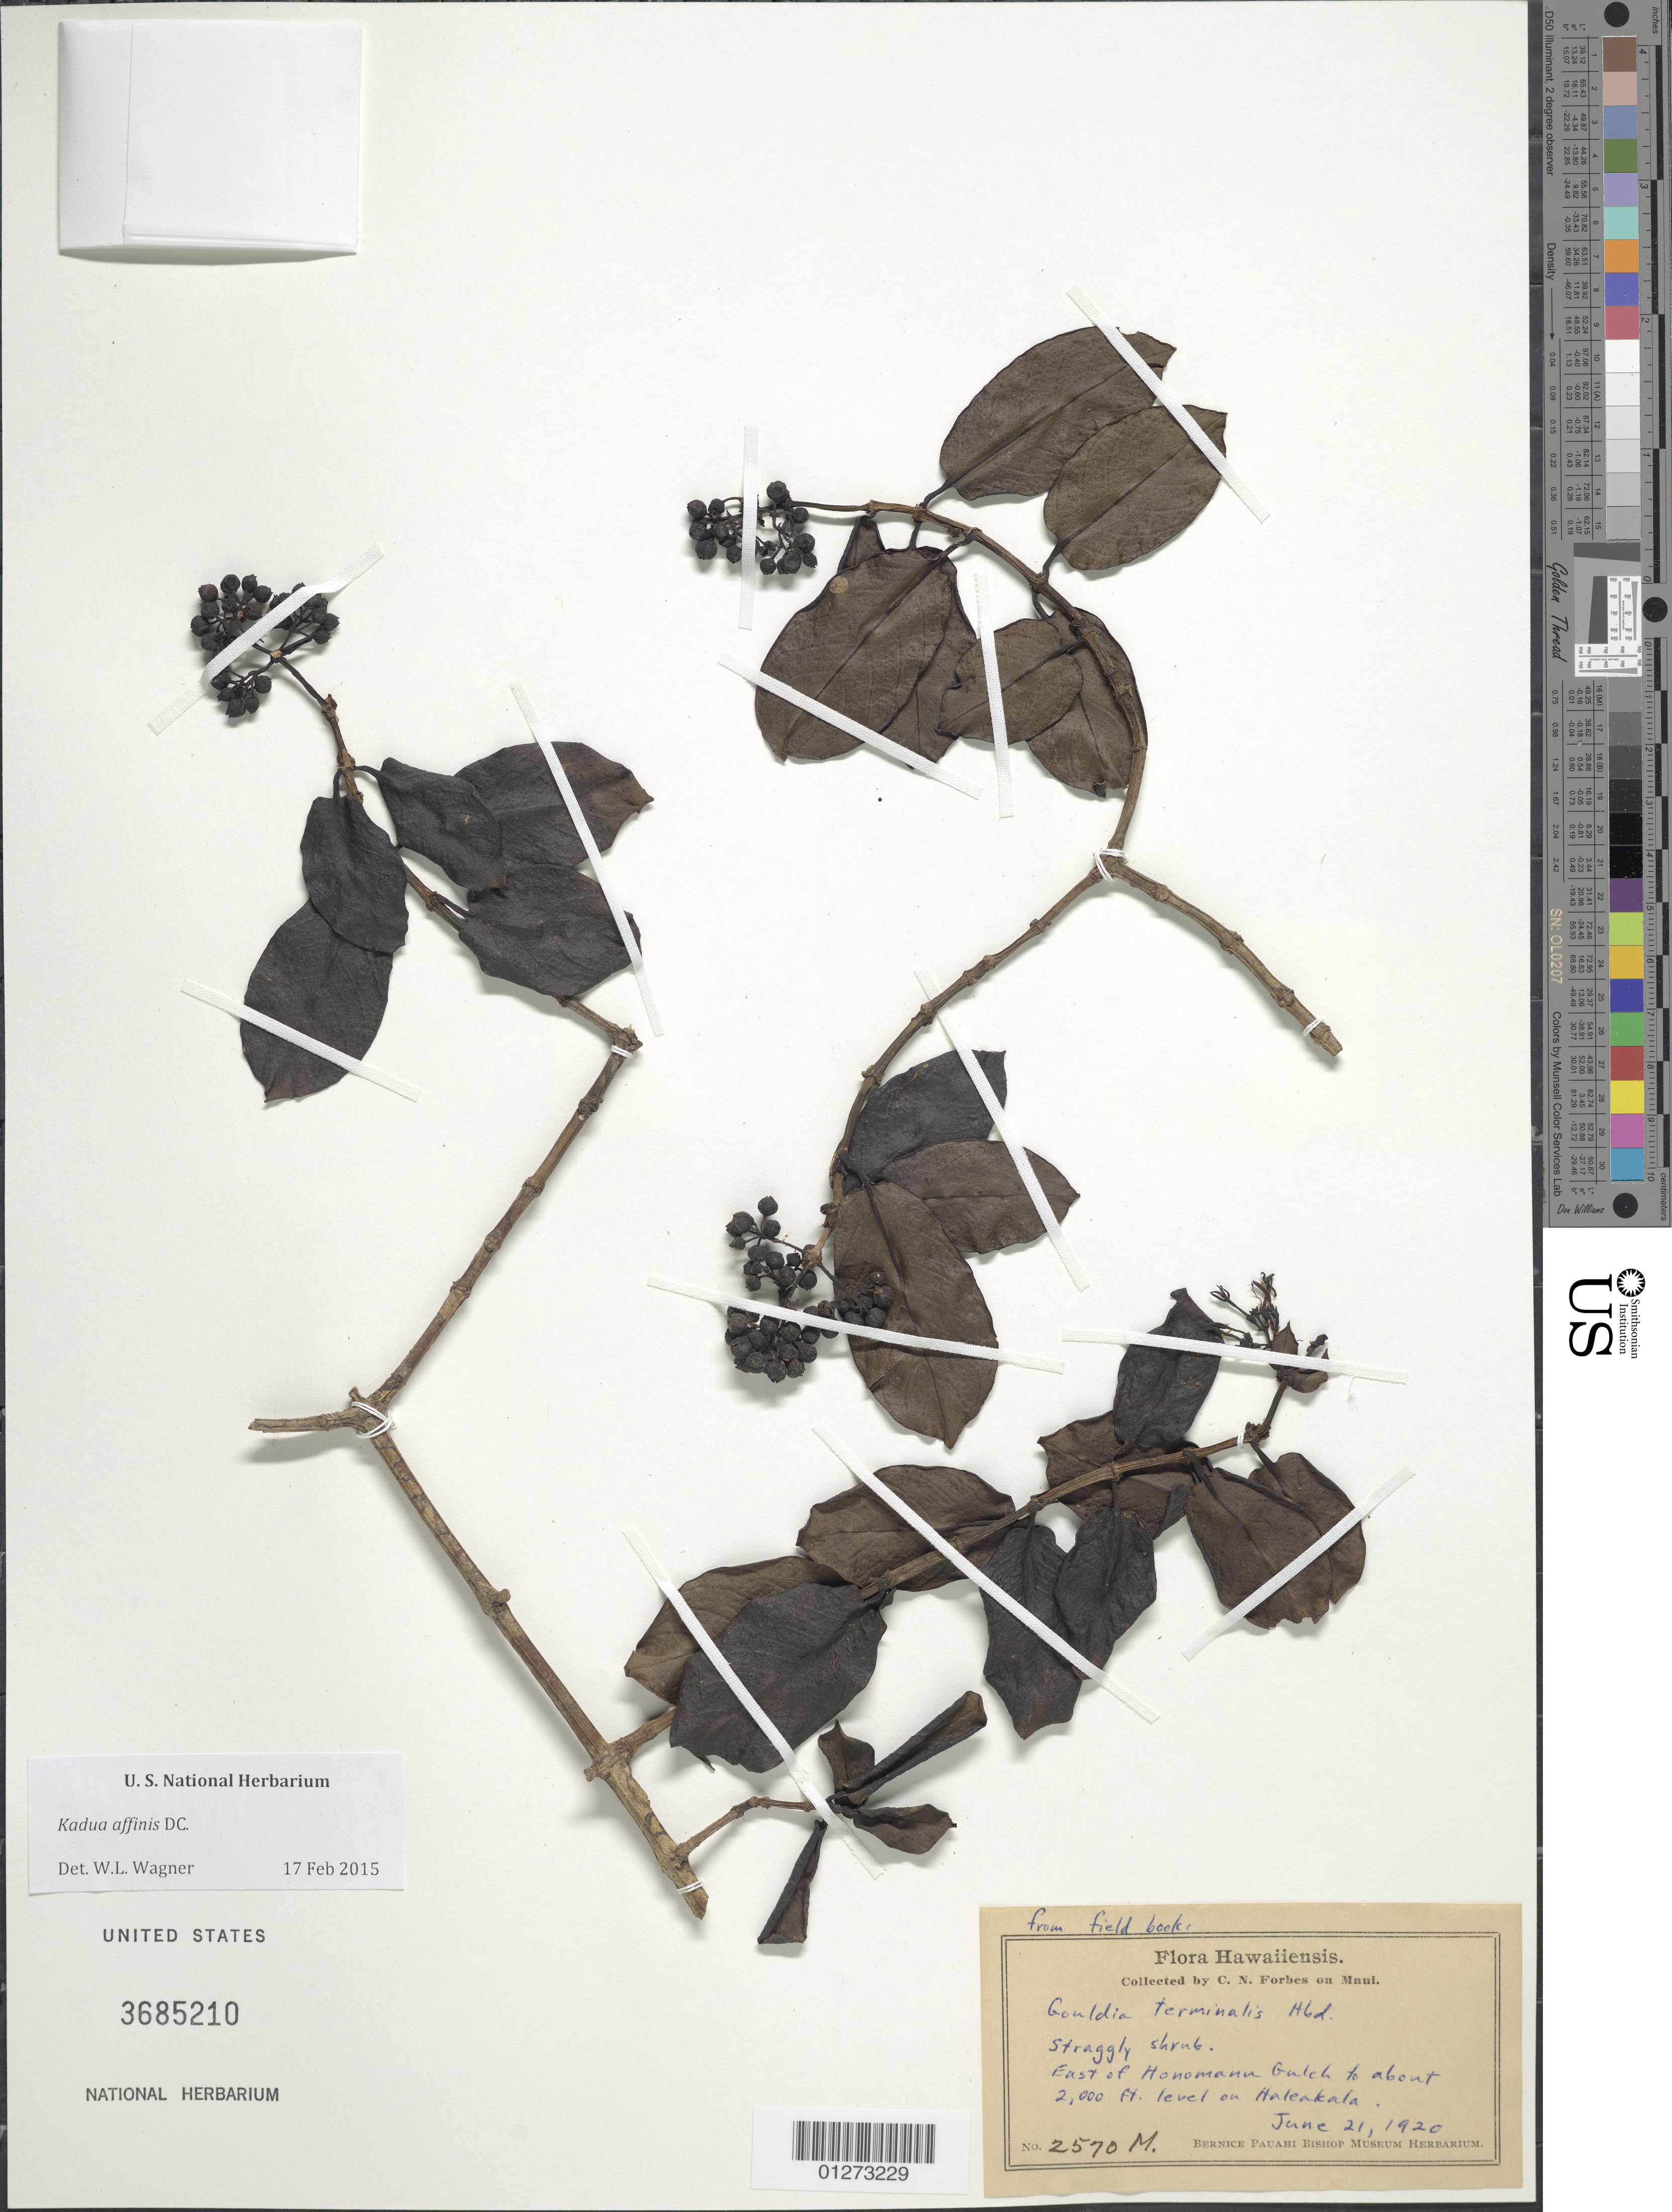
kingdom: Plantae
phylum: Tracheophyta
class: Magnoliopsida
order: Gentianales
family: Rubiaceae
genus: Kadua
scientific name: Kadua affinis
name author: DC.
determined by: Wagner, W. L., (BOT), Smithsonian Institution - National Museum of Natural History (UNITED STATES)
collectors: C. N. Forbes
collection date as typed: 21 Jun 1920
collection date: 1920-06-21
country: United States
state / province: Hawaii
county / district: Maui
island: Maui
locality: East of Honomanu Gulch on Haleakala.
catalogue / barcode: US 3685210